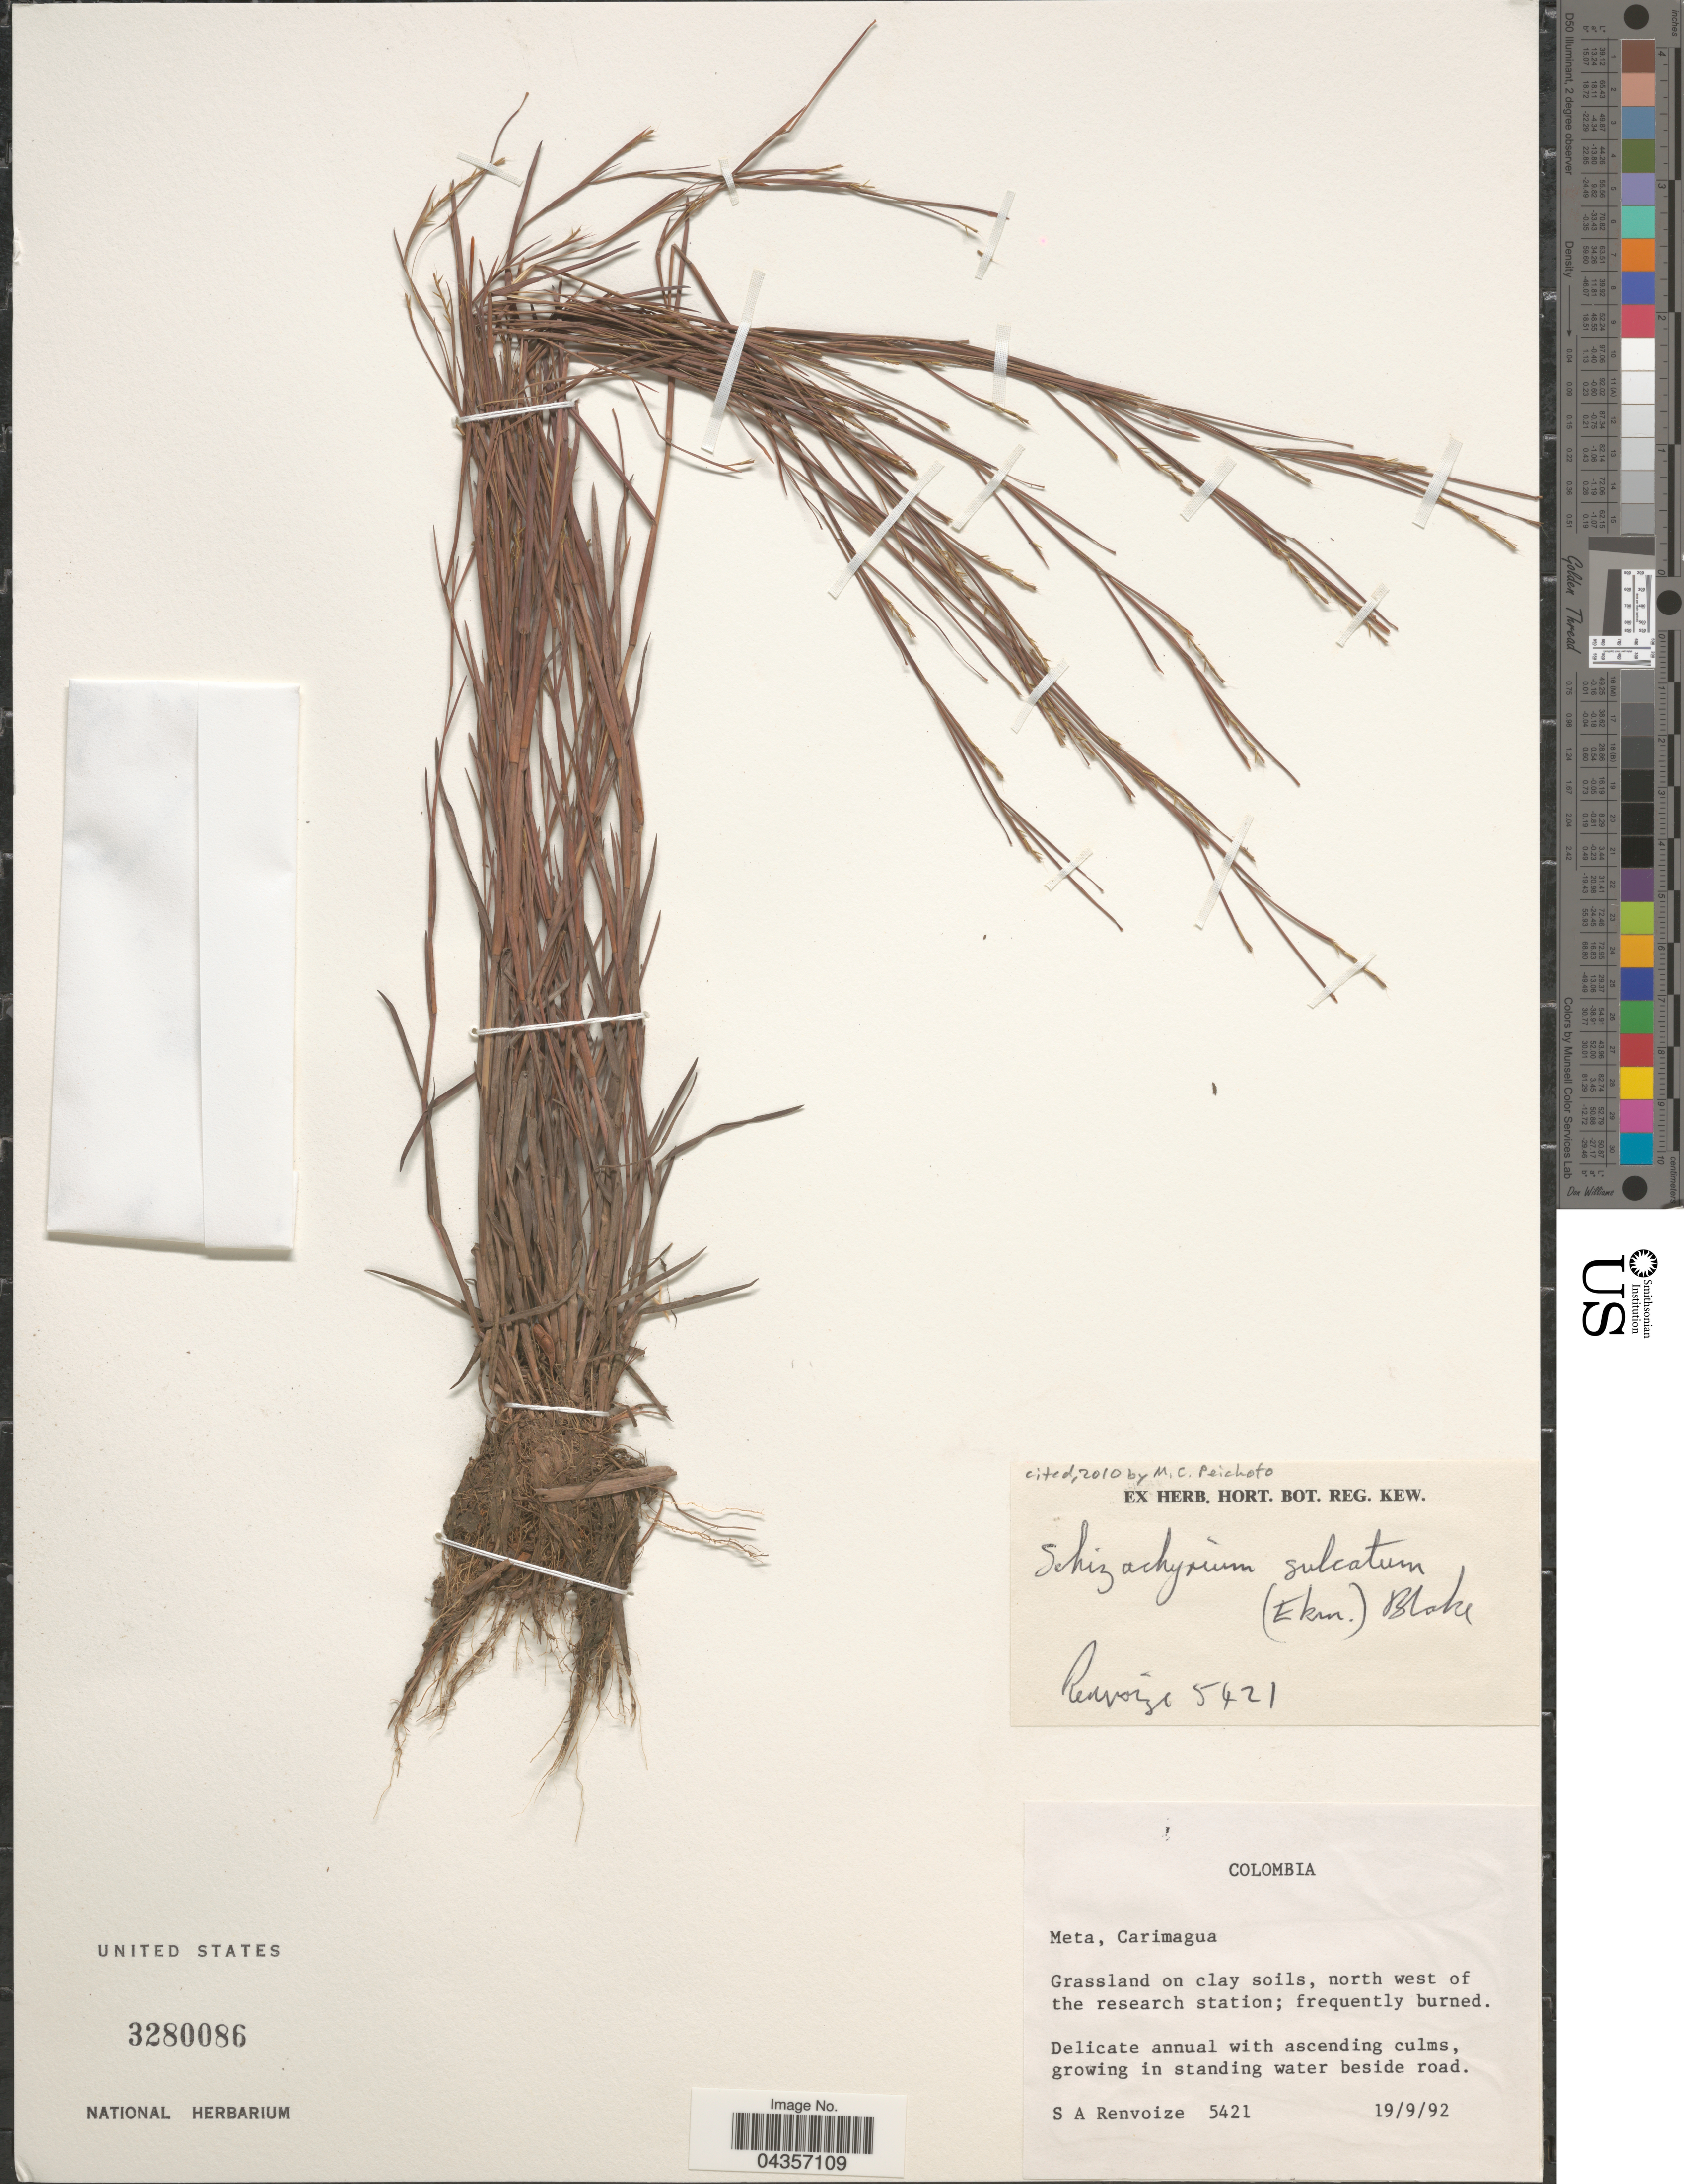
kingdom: Plantae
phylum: Tracheophyta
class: Liliopsida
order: Poales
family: Poaceae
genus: Schizachyrium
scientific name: Schizachyrium sulcatum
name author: (Ekman) S.T. Blake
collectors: S. A. Renvoize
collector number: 5421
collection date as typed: Transcribed d/m/y: 19/9/92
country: Colombia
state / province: Meta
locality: Carimagua. Grassland on clay soils, north west of the research station.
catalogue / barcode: US 3280086